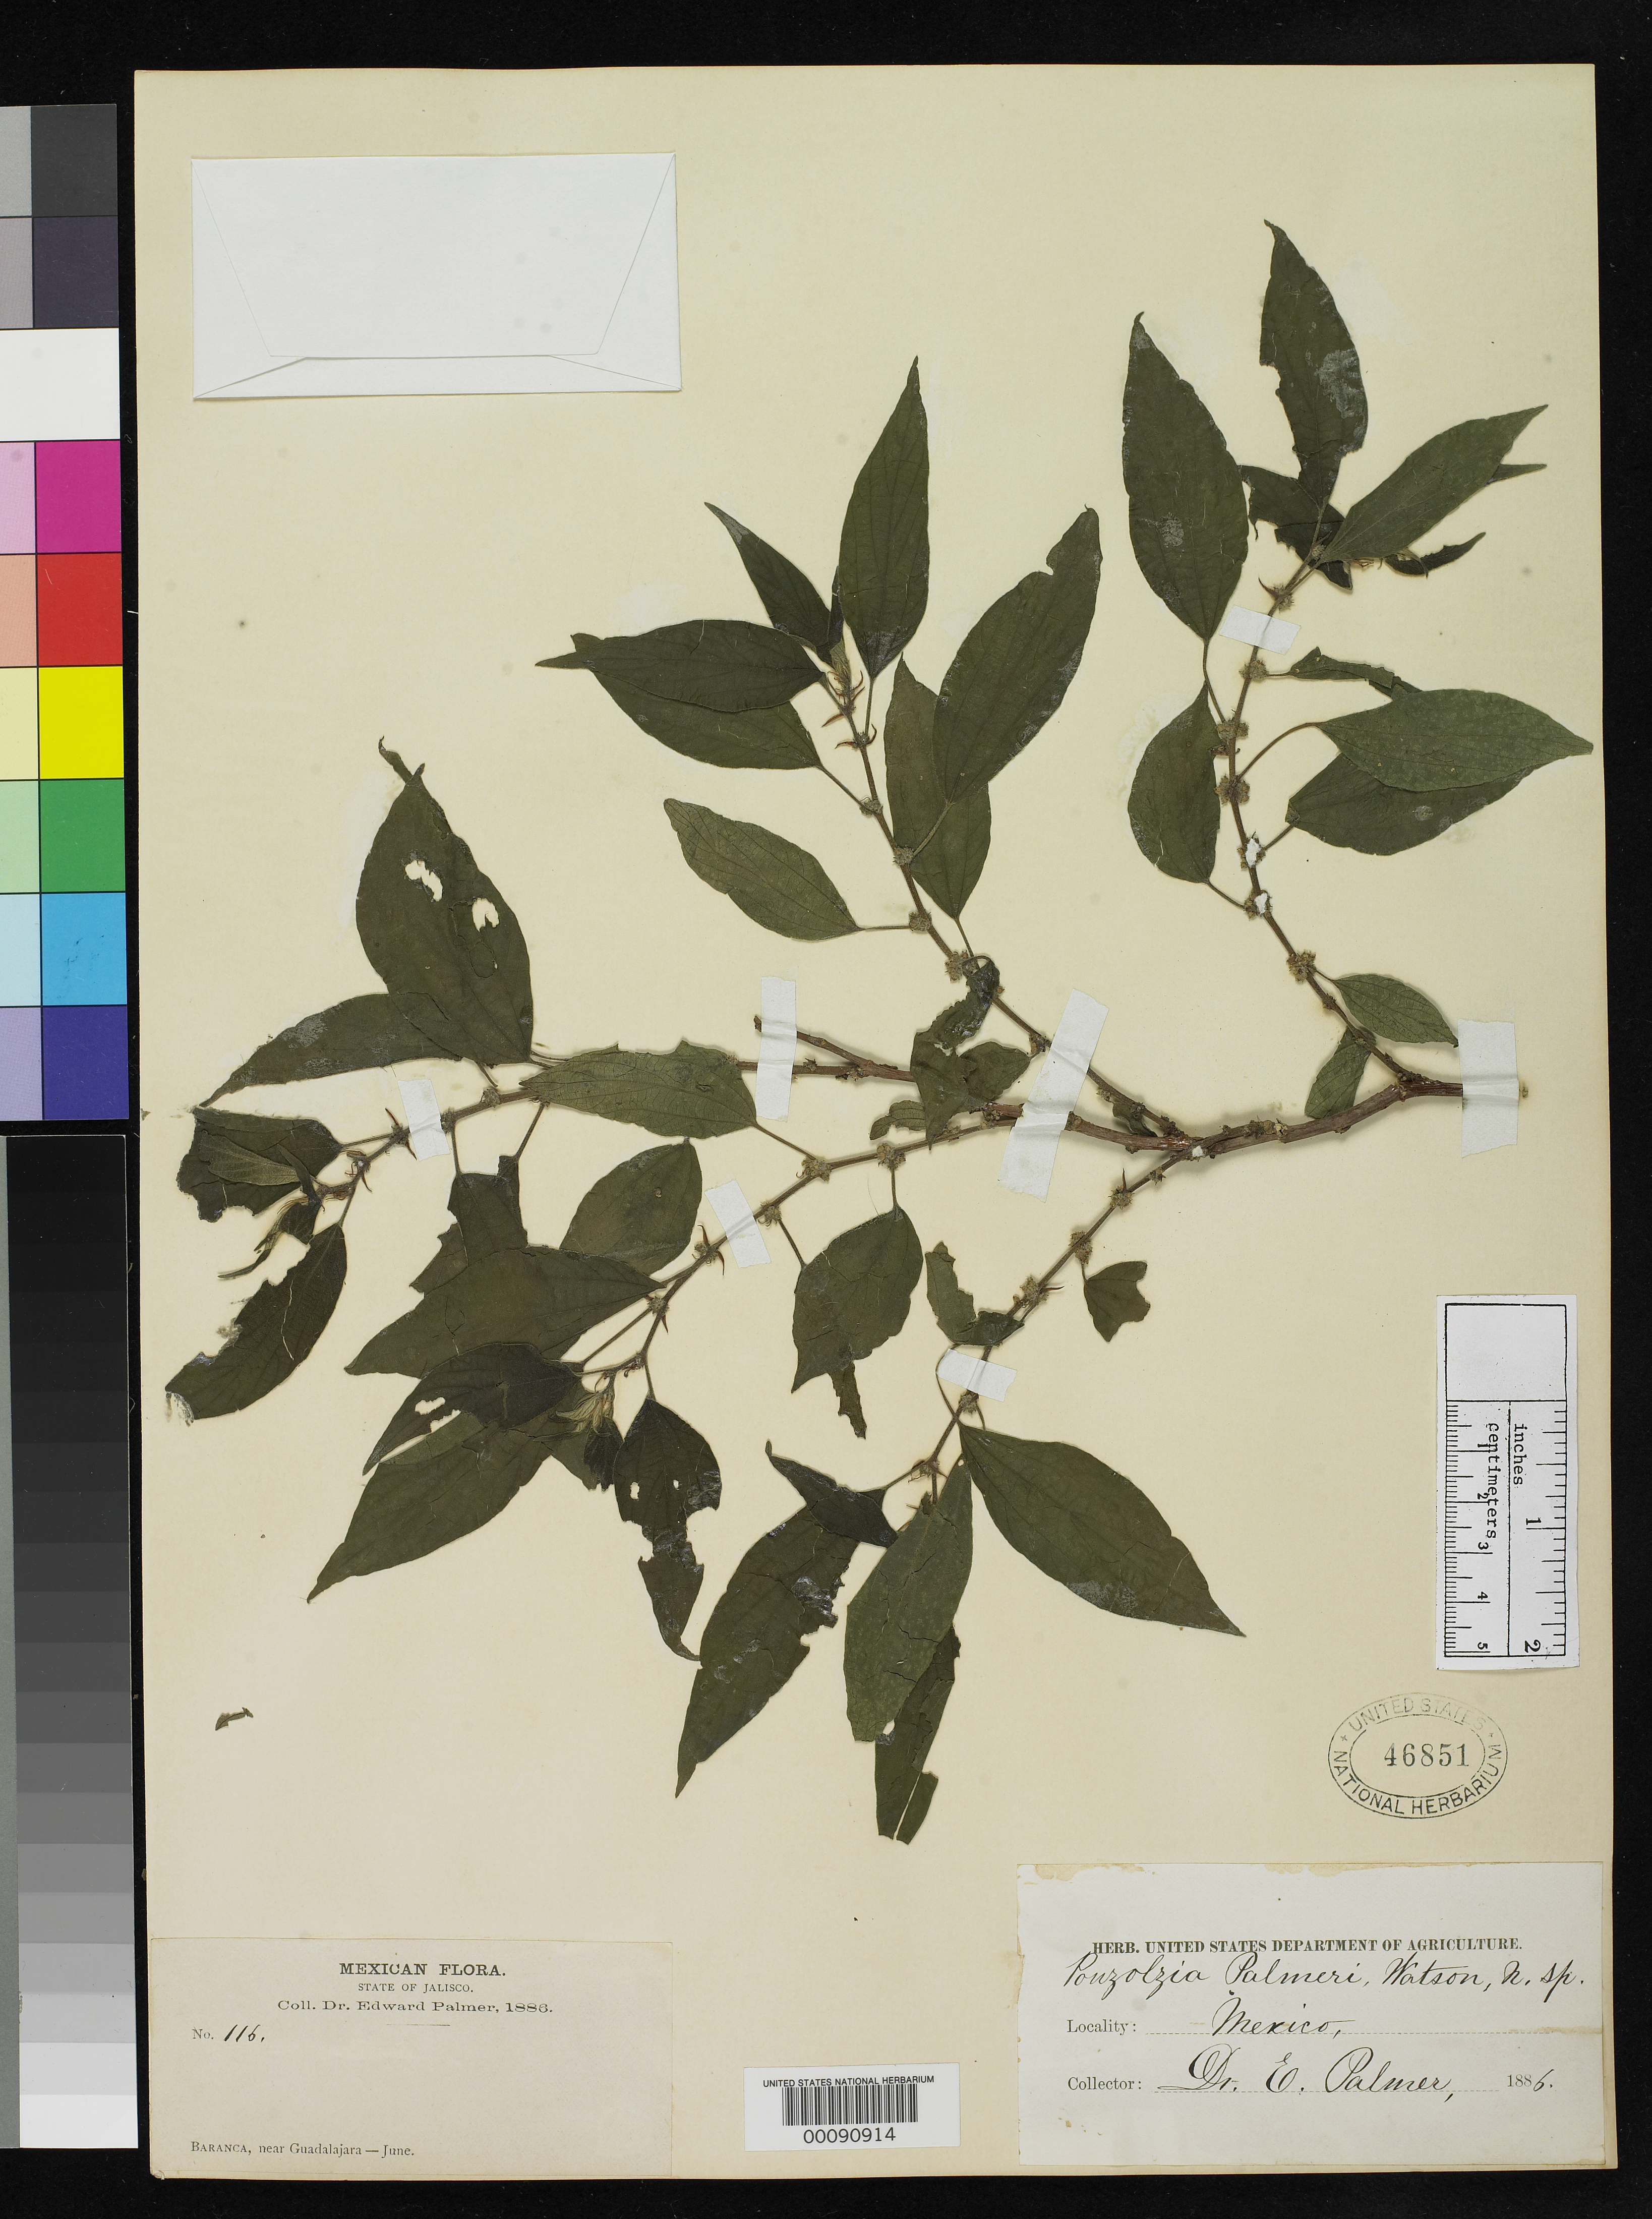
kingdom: Plantae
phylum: Tracheophyta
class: Magnoliopsida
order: Rosales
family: Urticaceae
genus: Pouzolzia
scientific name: Pouzolzia palmeri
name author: S. Watson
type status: Type Collection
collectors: E. Palmer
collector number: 116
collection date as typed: Jun 1886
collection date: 1886-06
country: Mexico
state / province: Jalisco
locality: Barranca, near Guadalajara.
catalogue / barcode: US 46851